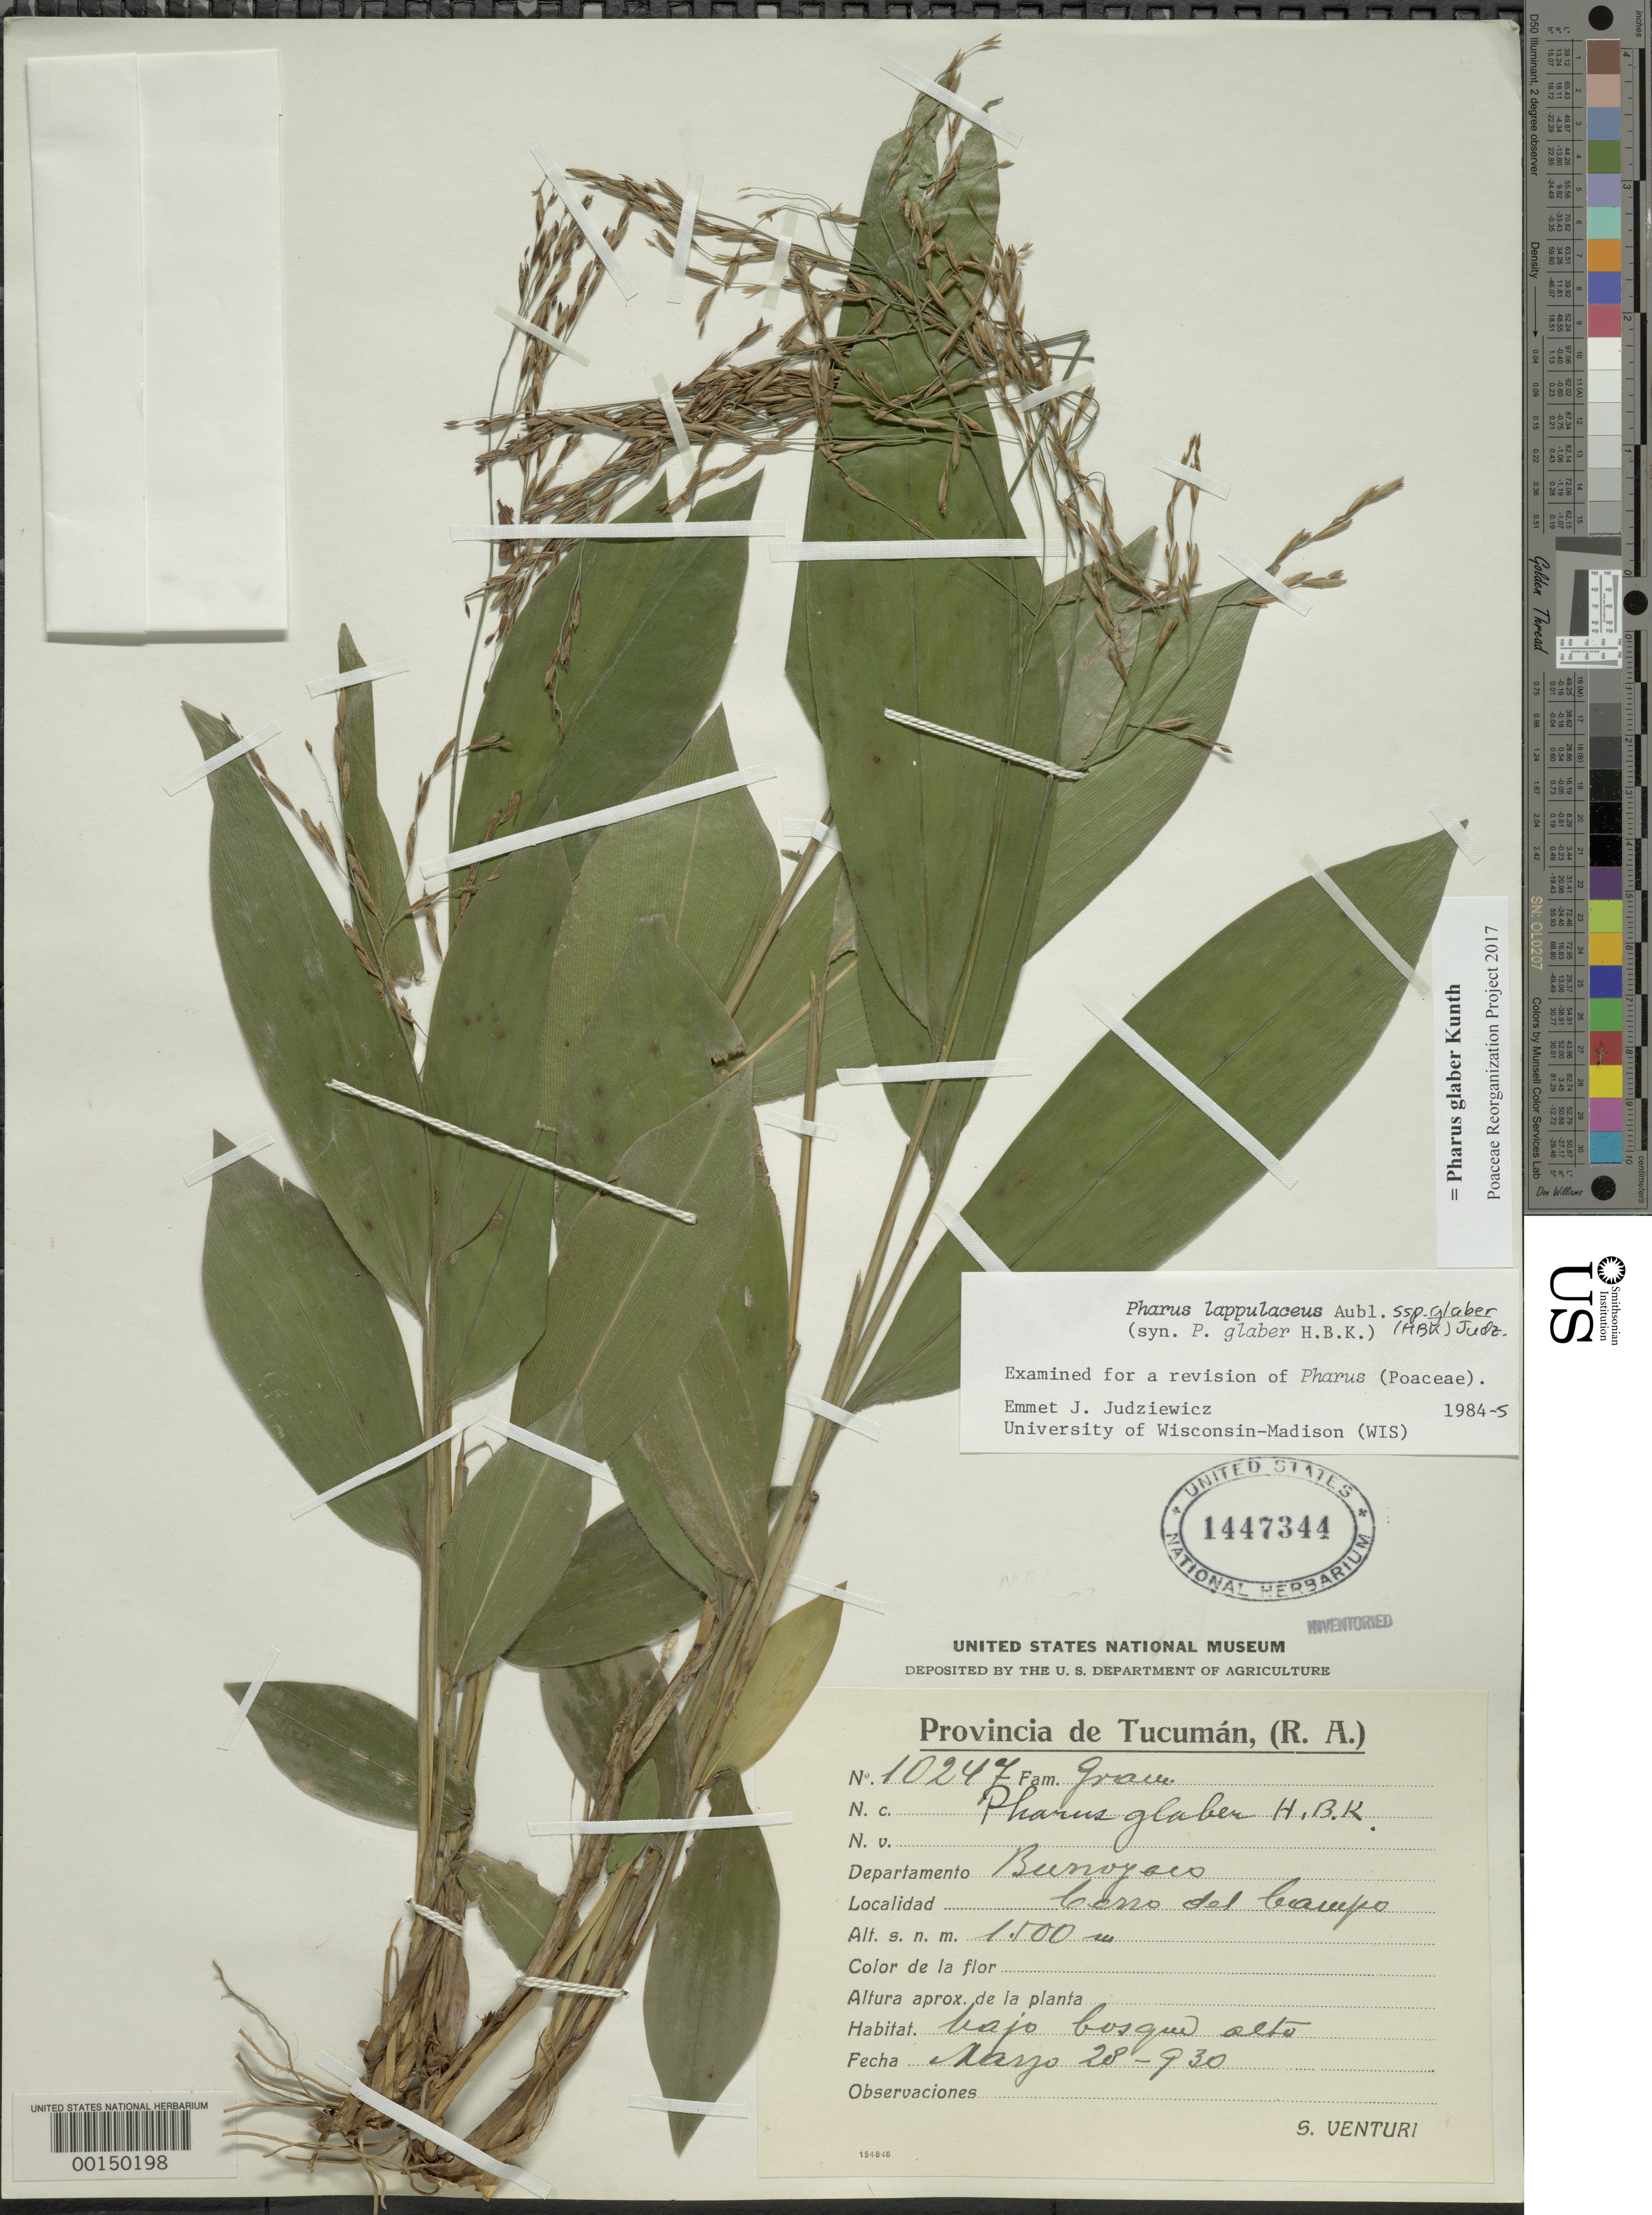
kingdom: Plantae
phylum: Tracheophyta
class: Liliopsida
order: Poales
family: Poaceae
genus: Pharus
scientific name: Pharus glaber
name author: Kunth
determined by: Poaceae Reorganization Project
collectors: S. Venturi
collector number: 10247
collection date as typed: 28 Mar 1930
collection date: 1930-03-28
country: Argentina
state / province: Tucumán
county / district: Burruyaco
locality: Cerro del Campo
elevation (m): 1100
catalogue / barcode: US 1447344